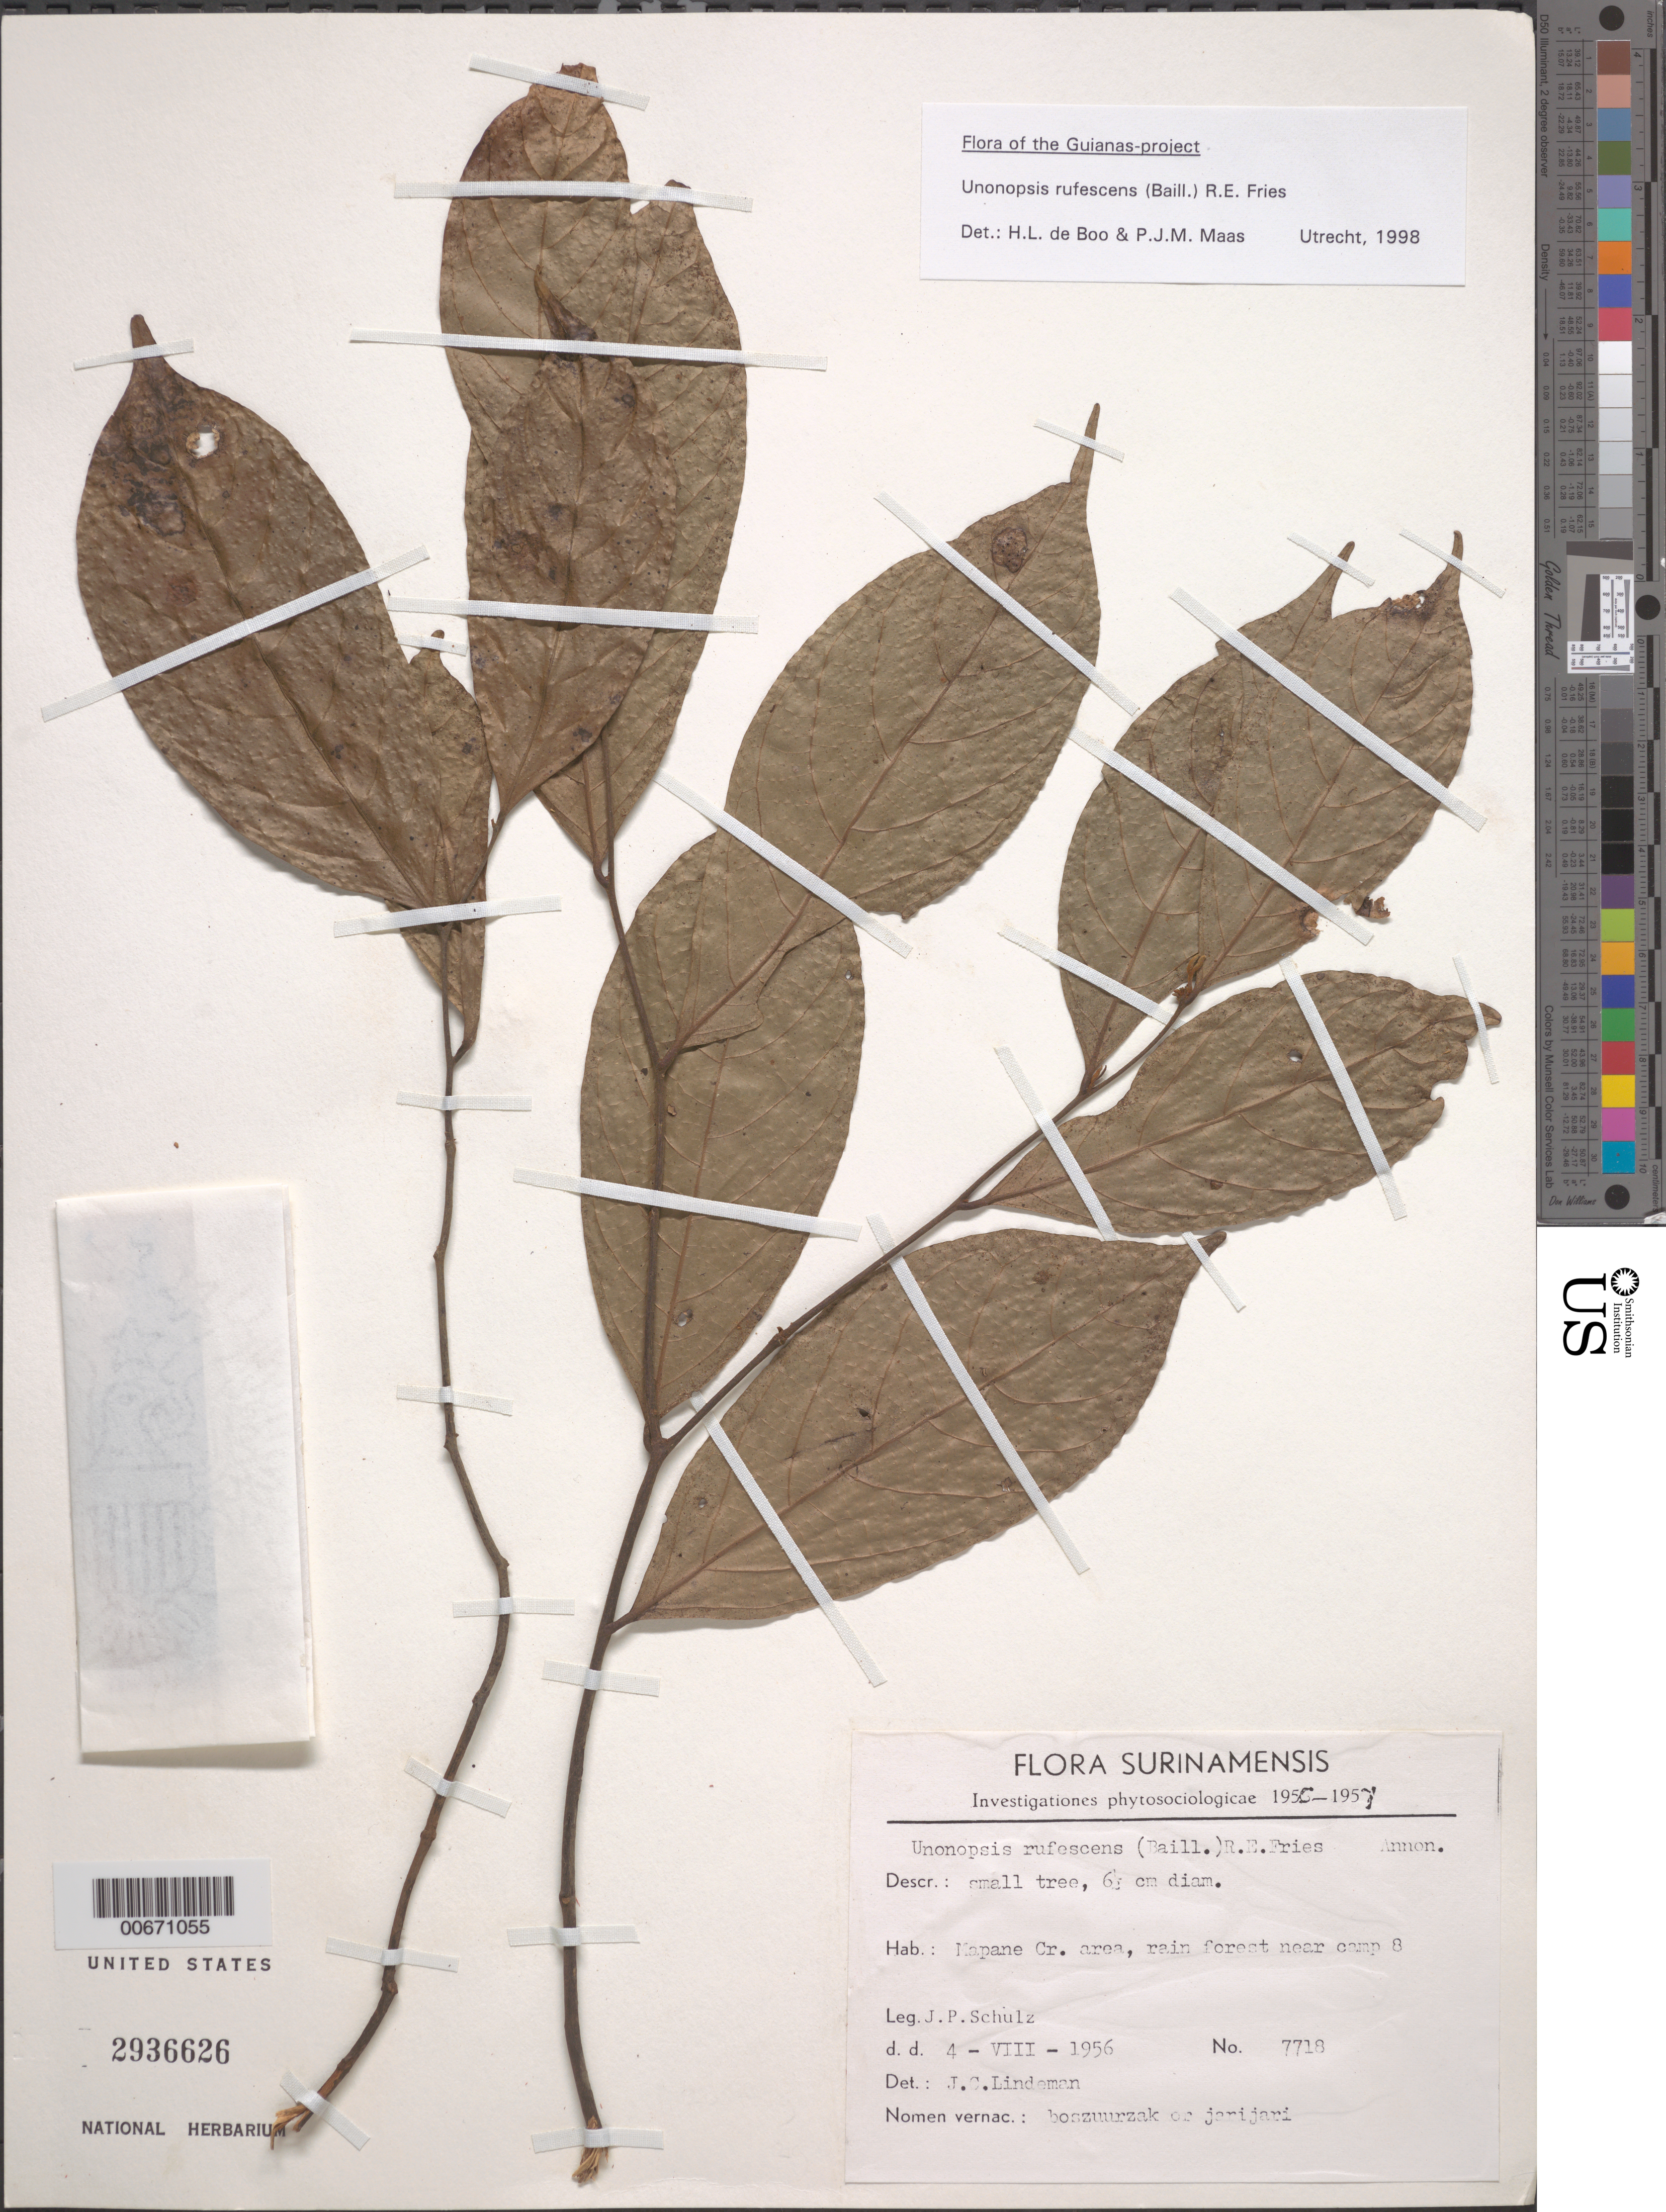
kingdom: Plantae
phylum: Tracheophyta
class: Magnoliopsida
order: Magnoliales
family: Annonaceae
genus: Unonopsis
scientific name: Unonopsis rufescens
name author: (Baill.) R.E. Fr.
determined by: de Boo, H. L.; Maas, P. J.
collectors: J. C. Lindeman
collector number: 7718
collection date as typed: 4-Aug-56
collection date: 1956-08-04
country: Suriname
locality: Jodensavanne-Mapane kreek area (Suriname R.), near Camp 8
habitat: Rainforest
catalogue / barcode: US 2936626